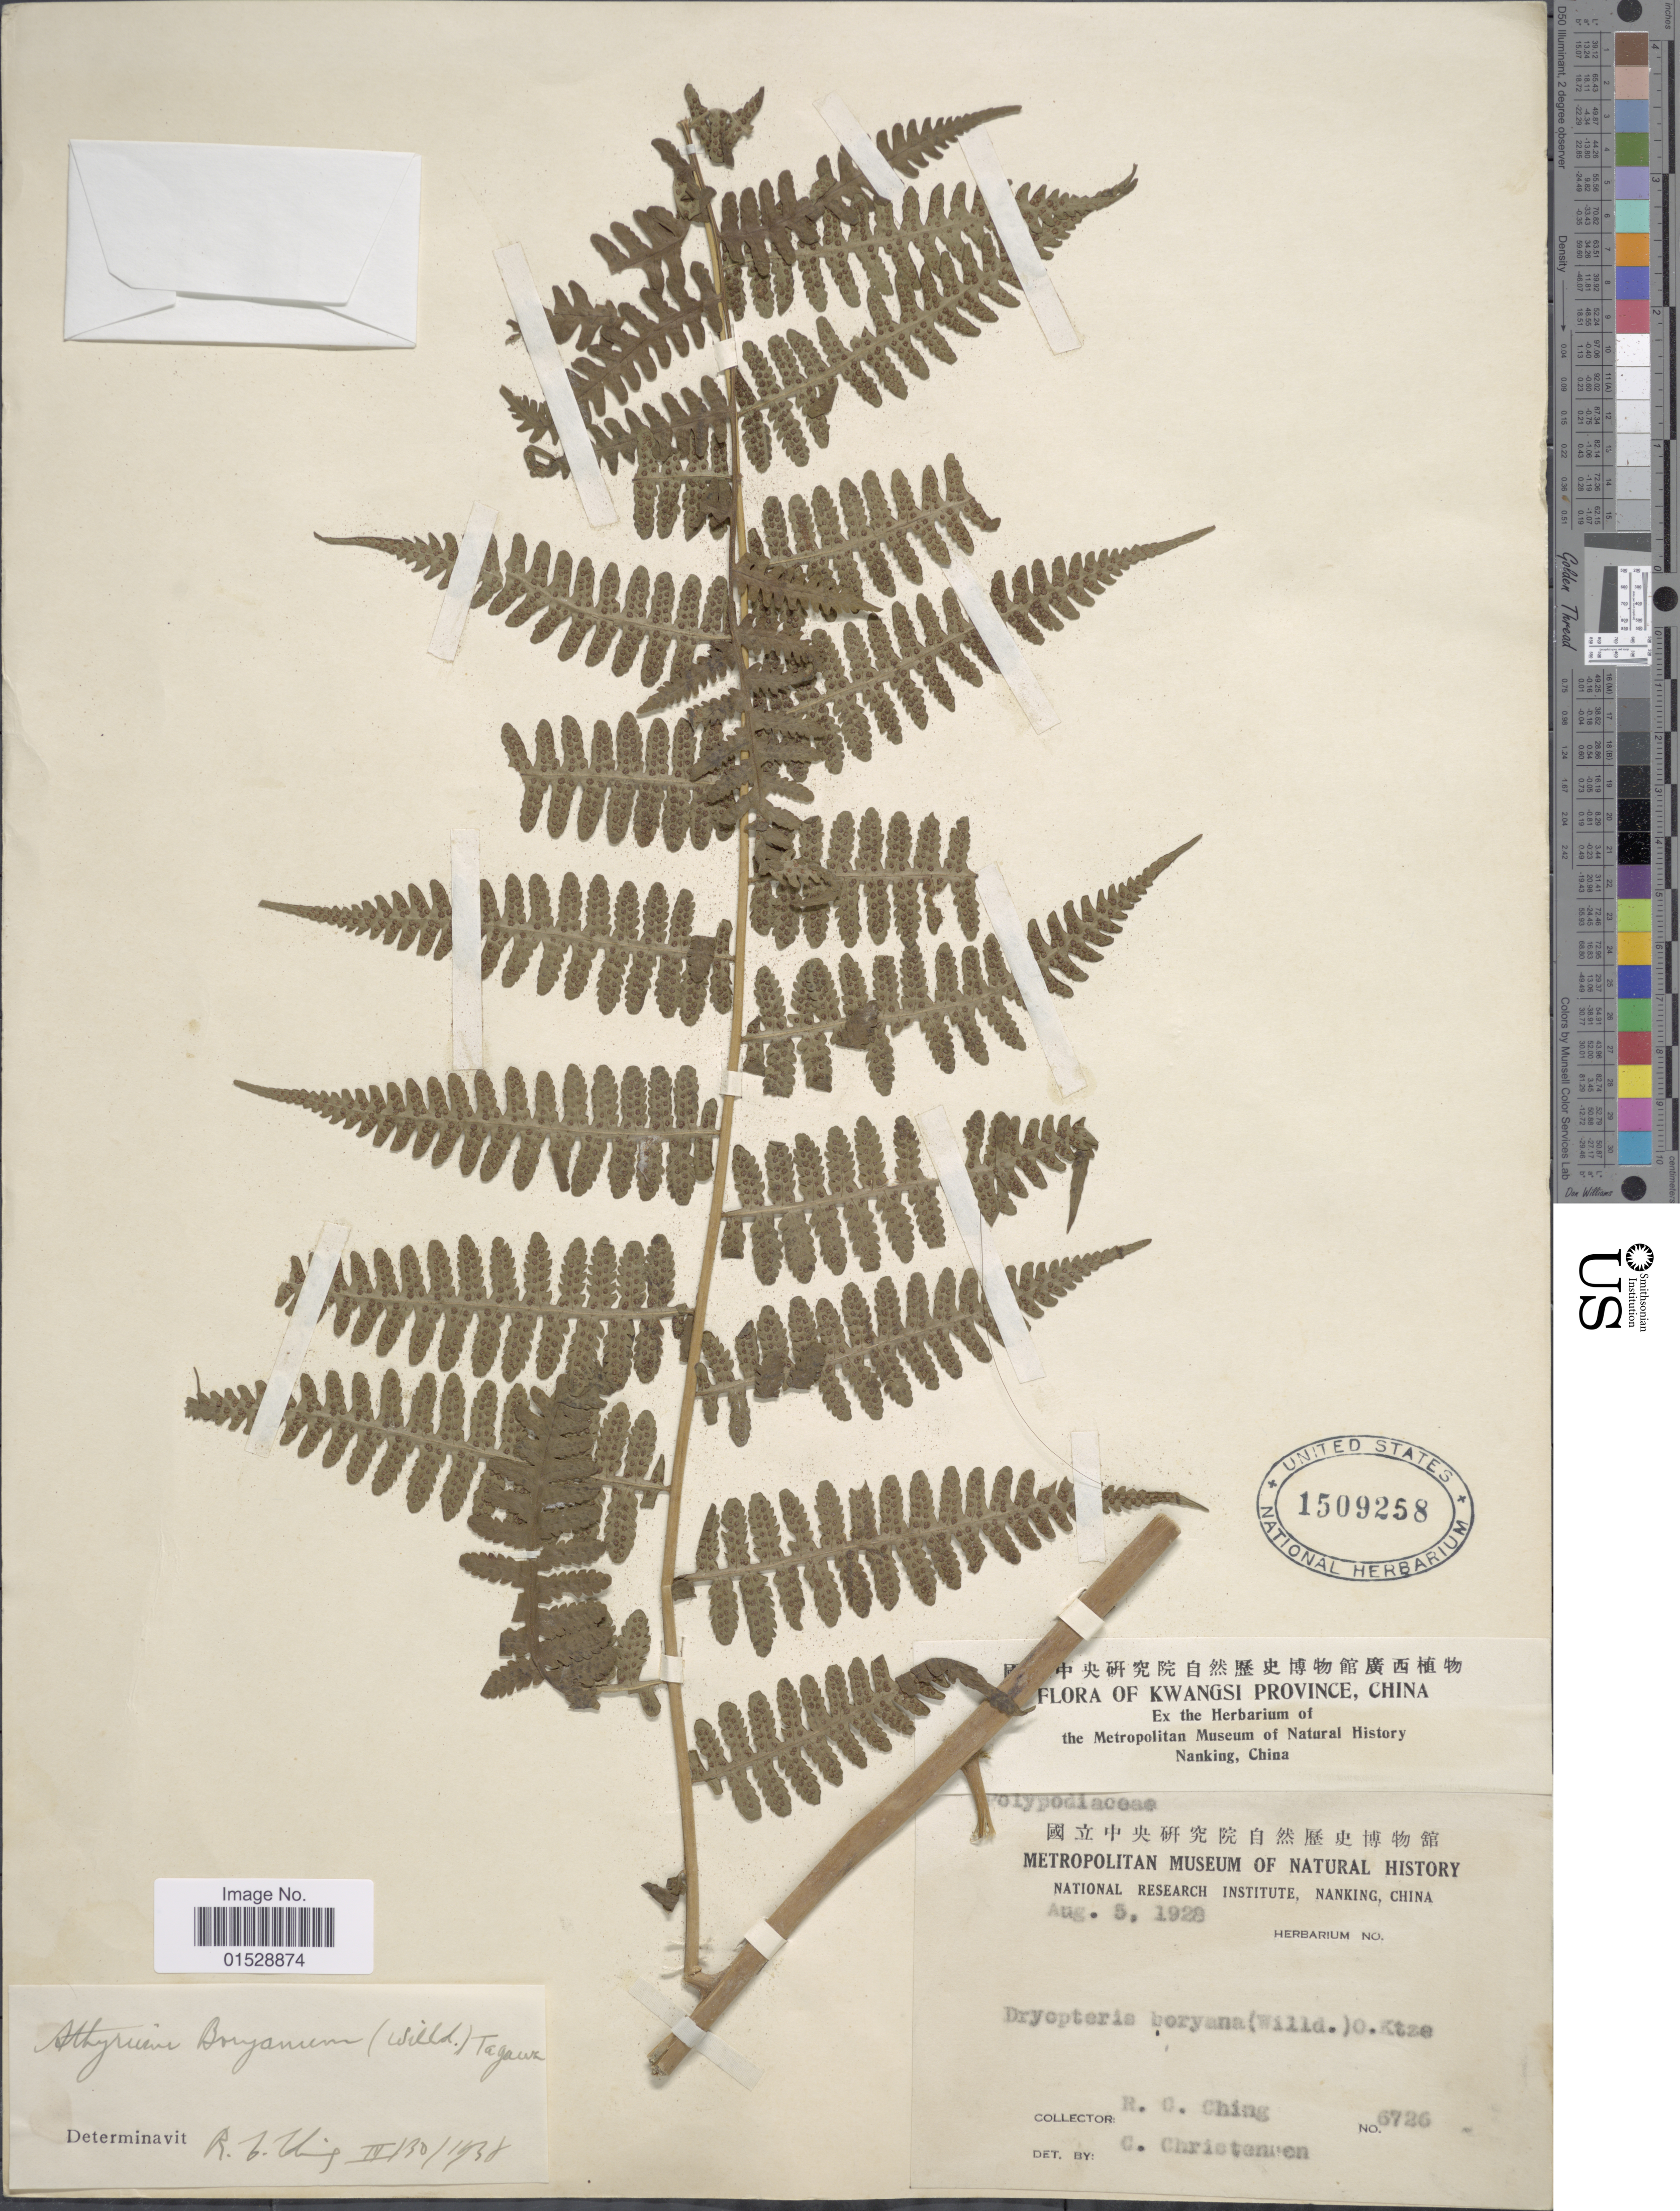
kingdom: Plantae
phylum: Tracheophyta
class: Polypodiopsida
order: Polypodiales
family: Athyriaceae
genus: Deparia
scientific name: Deparia boryana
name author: (Willd.) M. Kato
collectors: R. C. Ching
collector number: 6726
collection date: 1928-08-05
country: China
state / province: Guangxi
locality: Kwangsi Province, China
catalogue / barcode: US 1509258